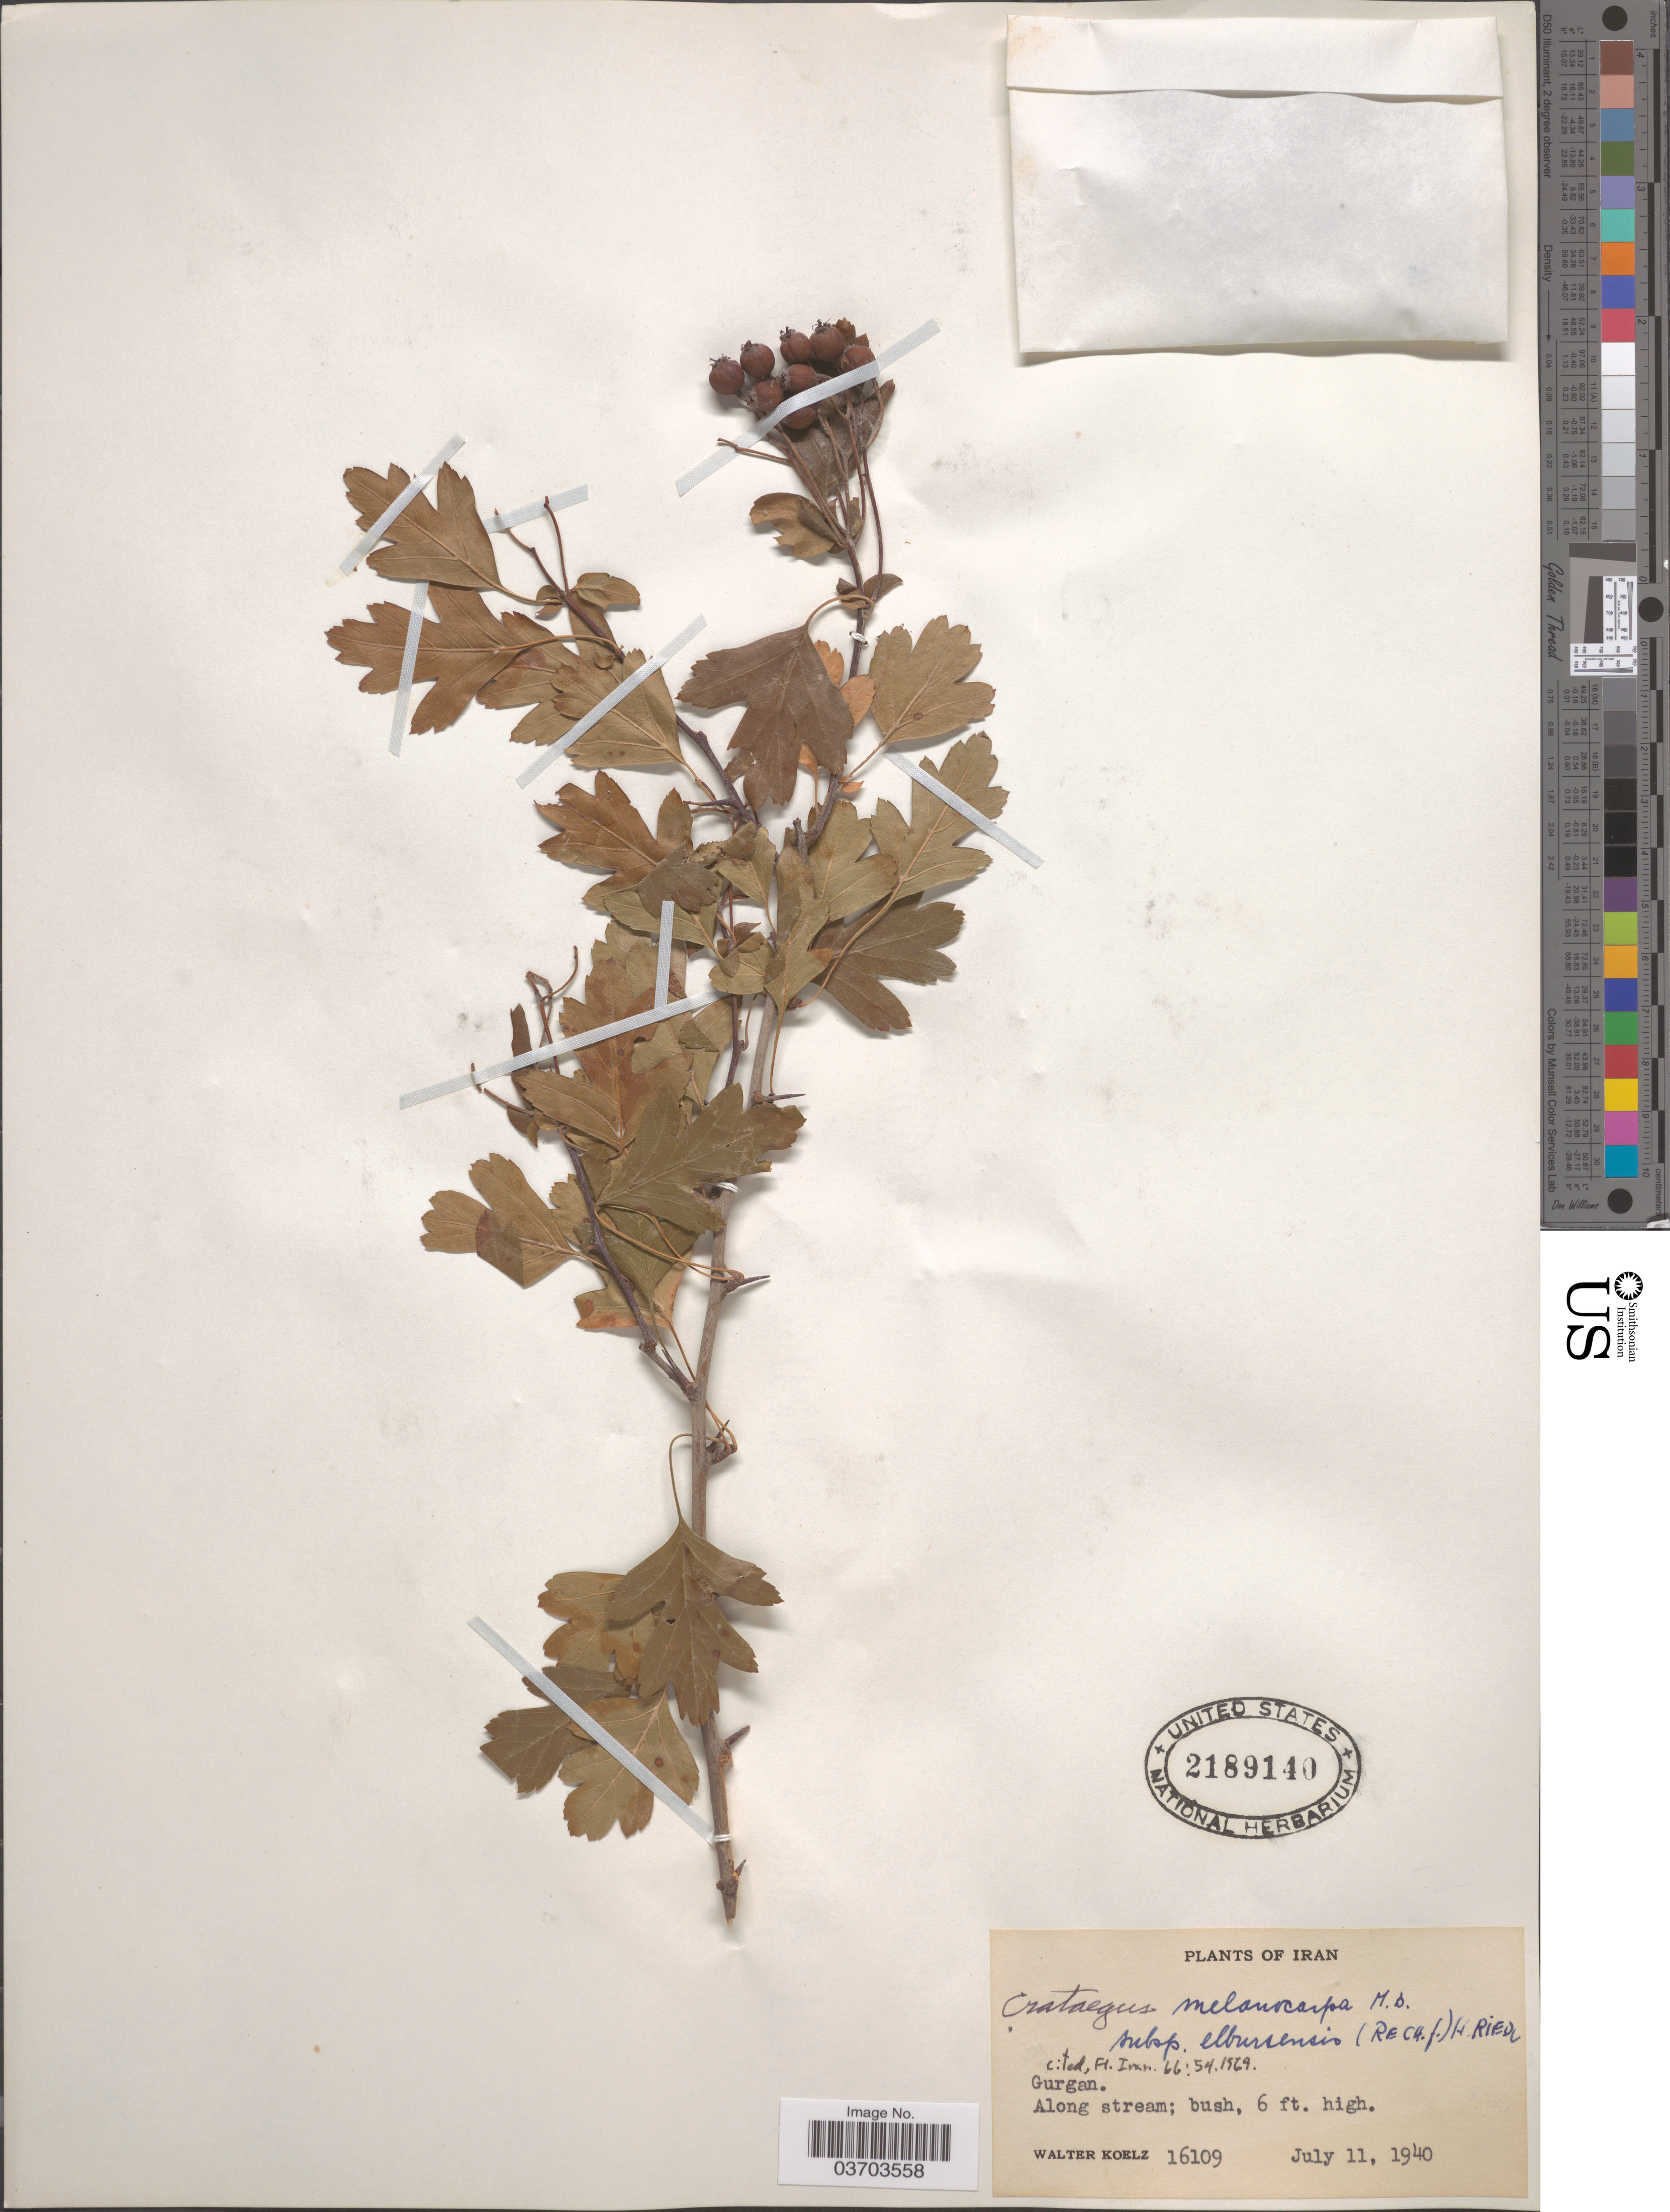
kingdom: Plantae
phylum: Tracheophyta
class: Magnoliopsida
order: Rosales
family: Rosaceae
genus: Crataegus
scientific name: Crataegus pentagyna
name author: (Willd. ex) Waldst. & Kit.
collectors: W. N. Koelz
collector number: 16109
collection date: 1940-07-11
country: Iran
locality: Gurgan.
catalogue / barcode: US 2189140